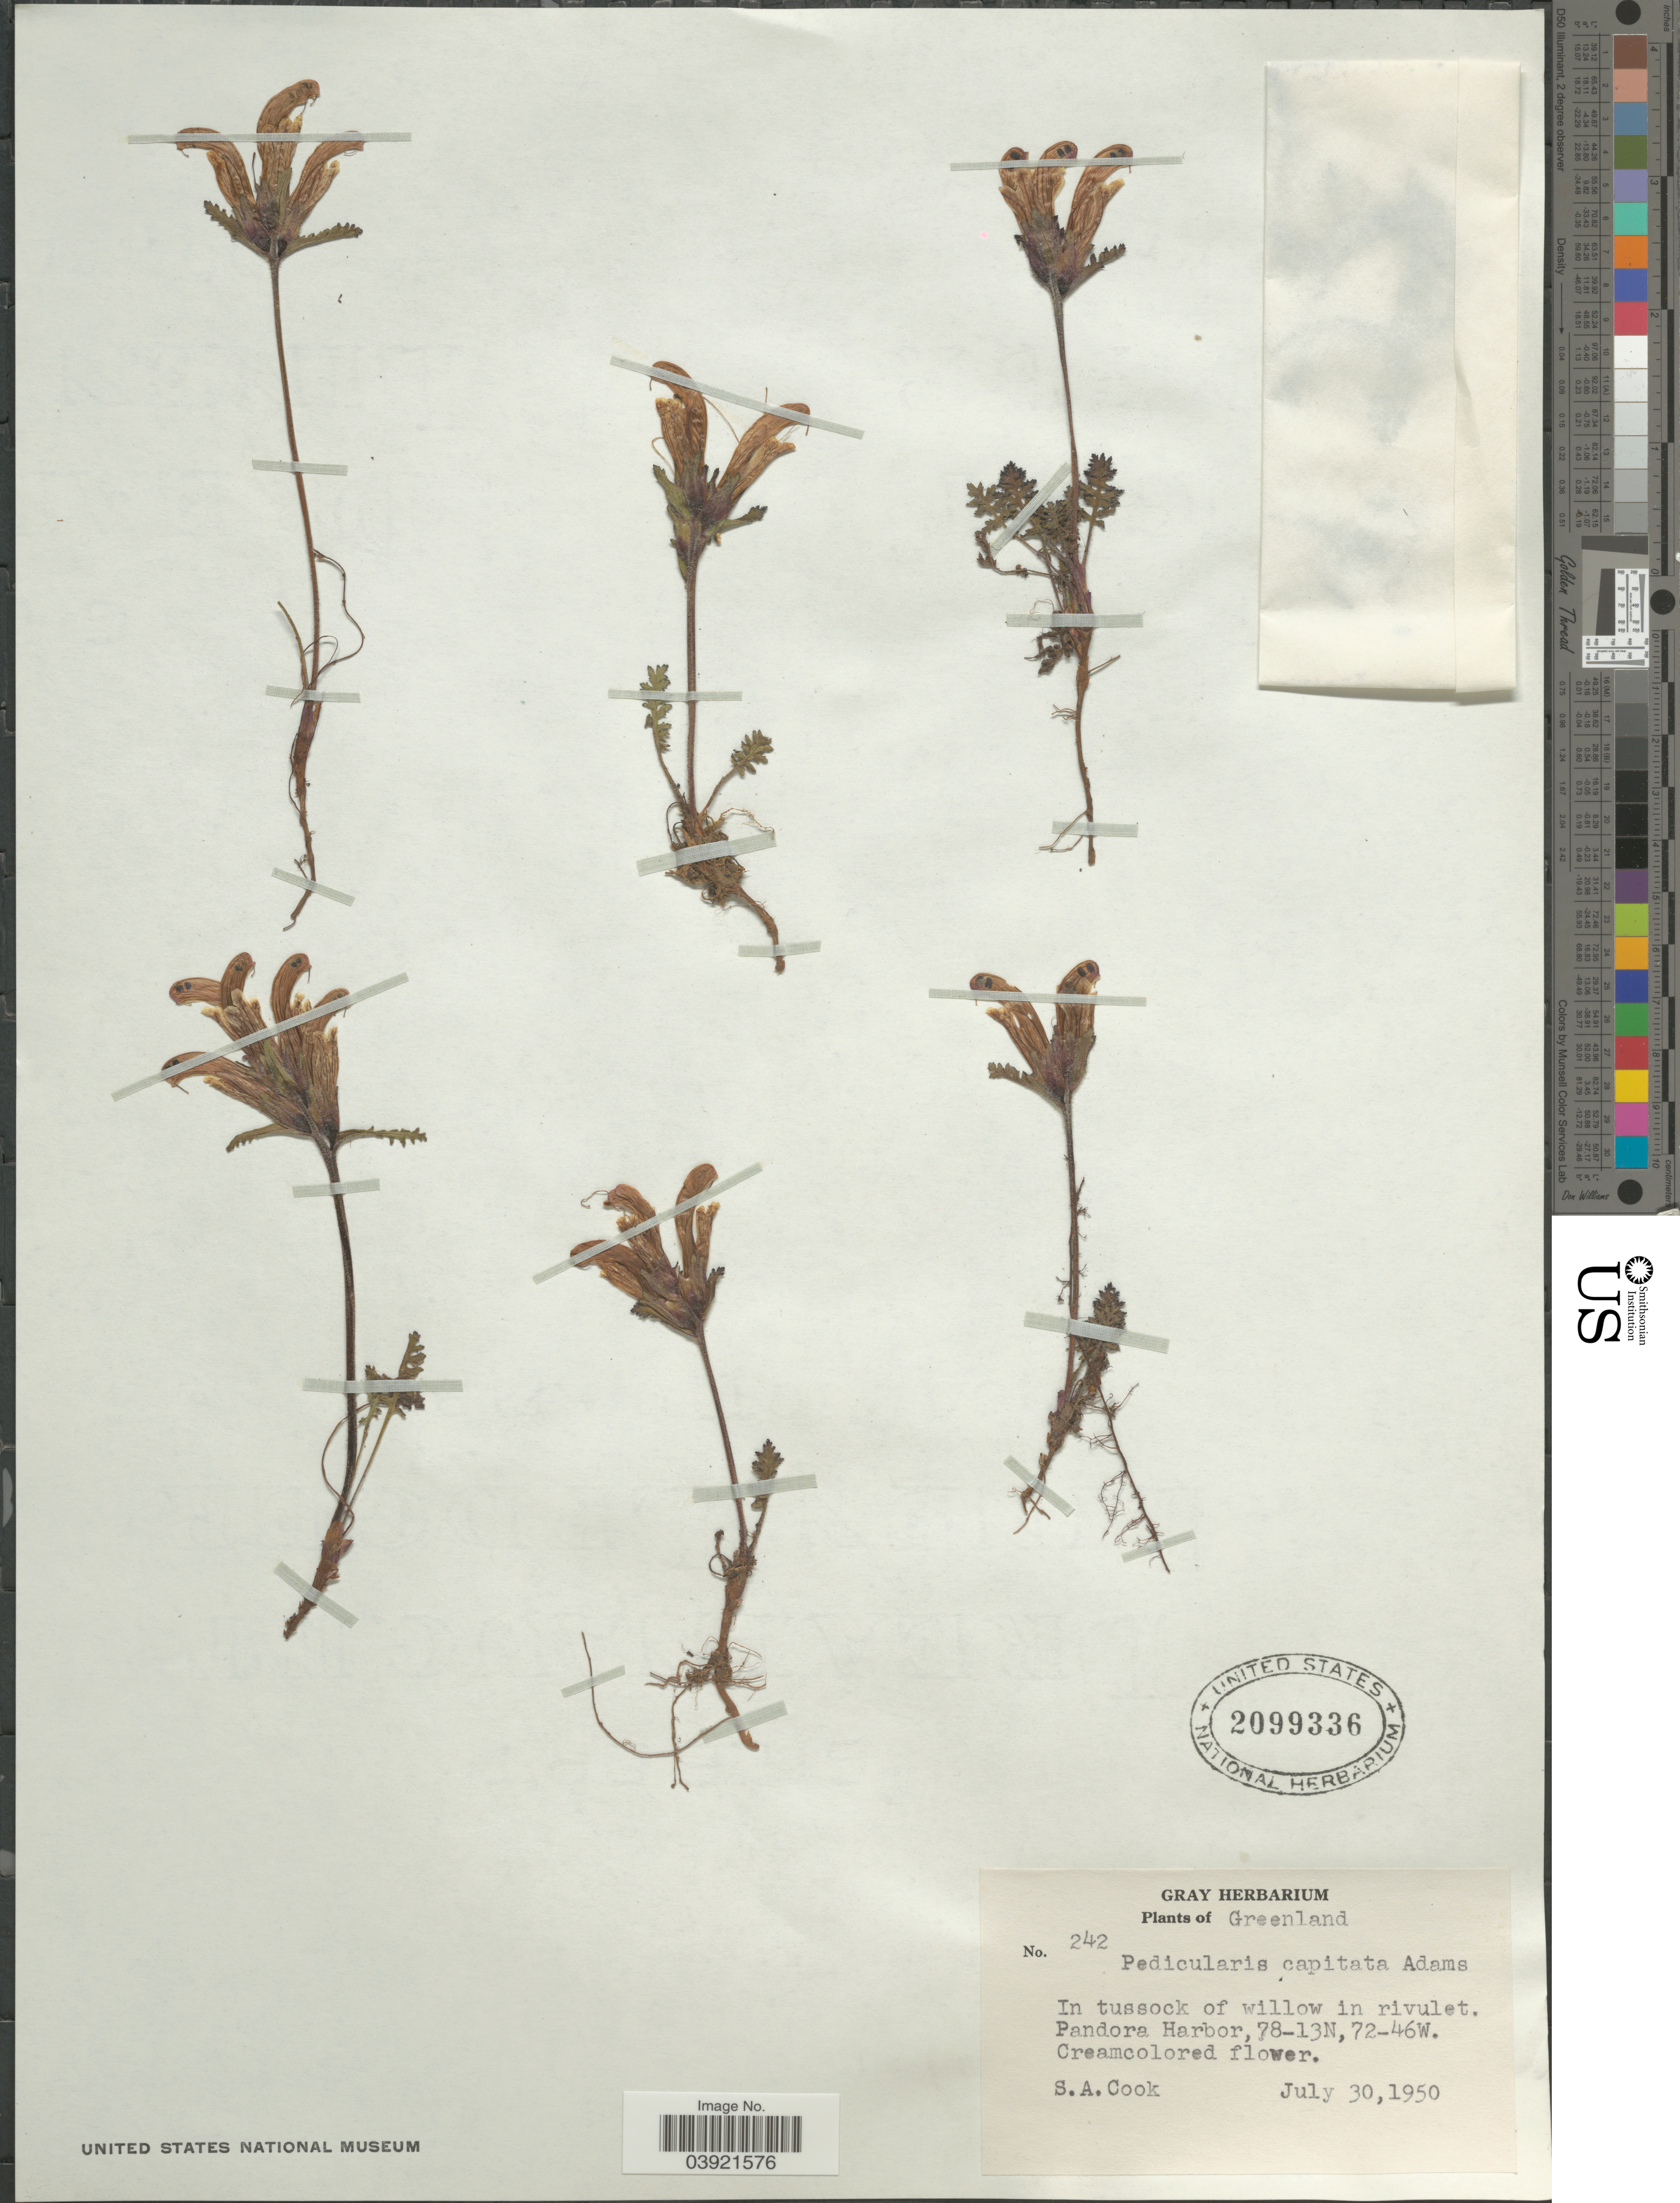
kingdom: Plantae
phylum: Tracheophyta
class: Magnoliopsida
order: Lamiales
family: Orobanchaceae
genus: Pedicularis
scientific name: Pedicularis capitata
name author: Adams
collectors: S. A. Cook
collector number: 242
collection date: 1950-07-30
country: Greenland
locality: Pandora Harbor.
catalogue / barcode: US 2099336